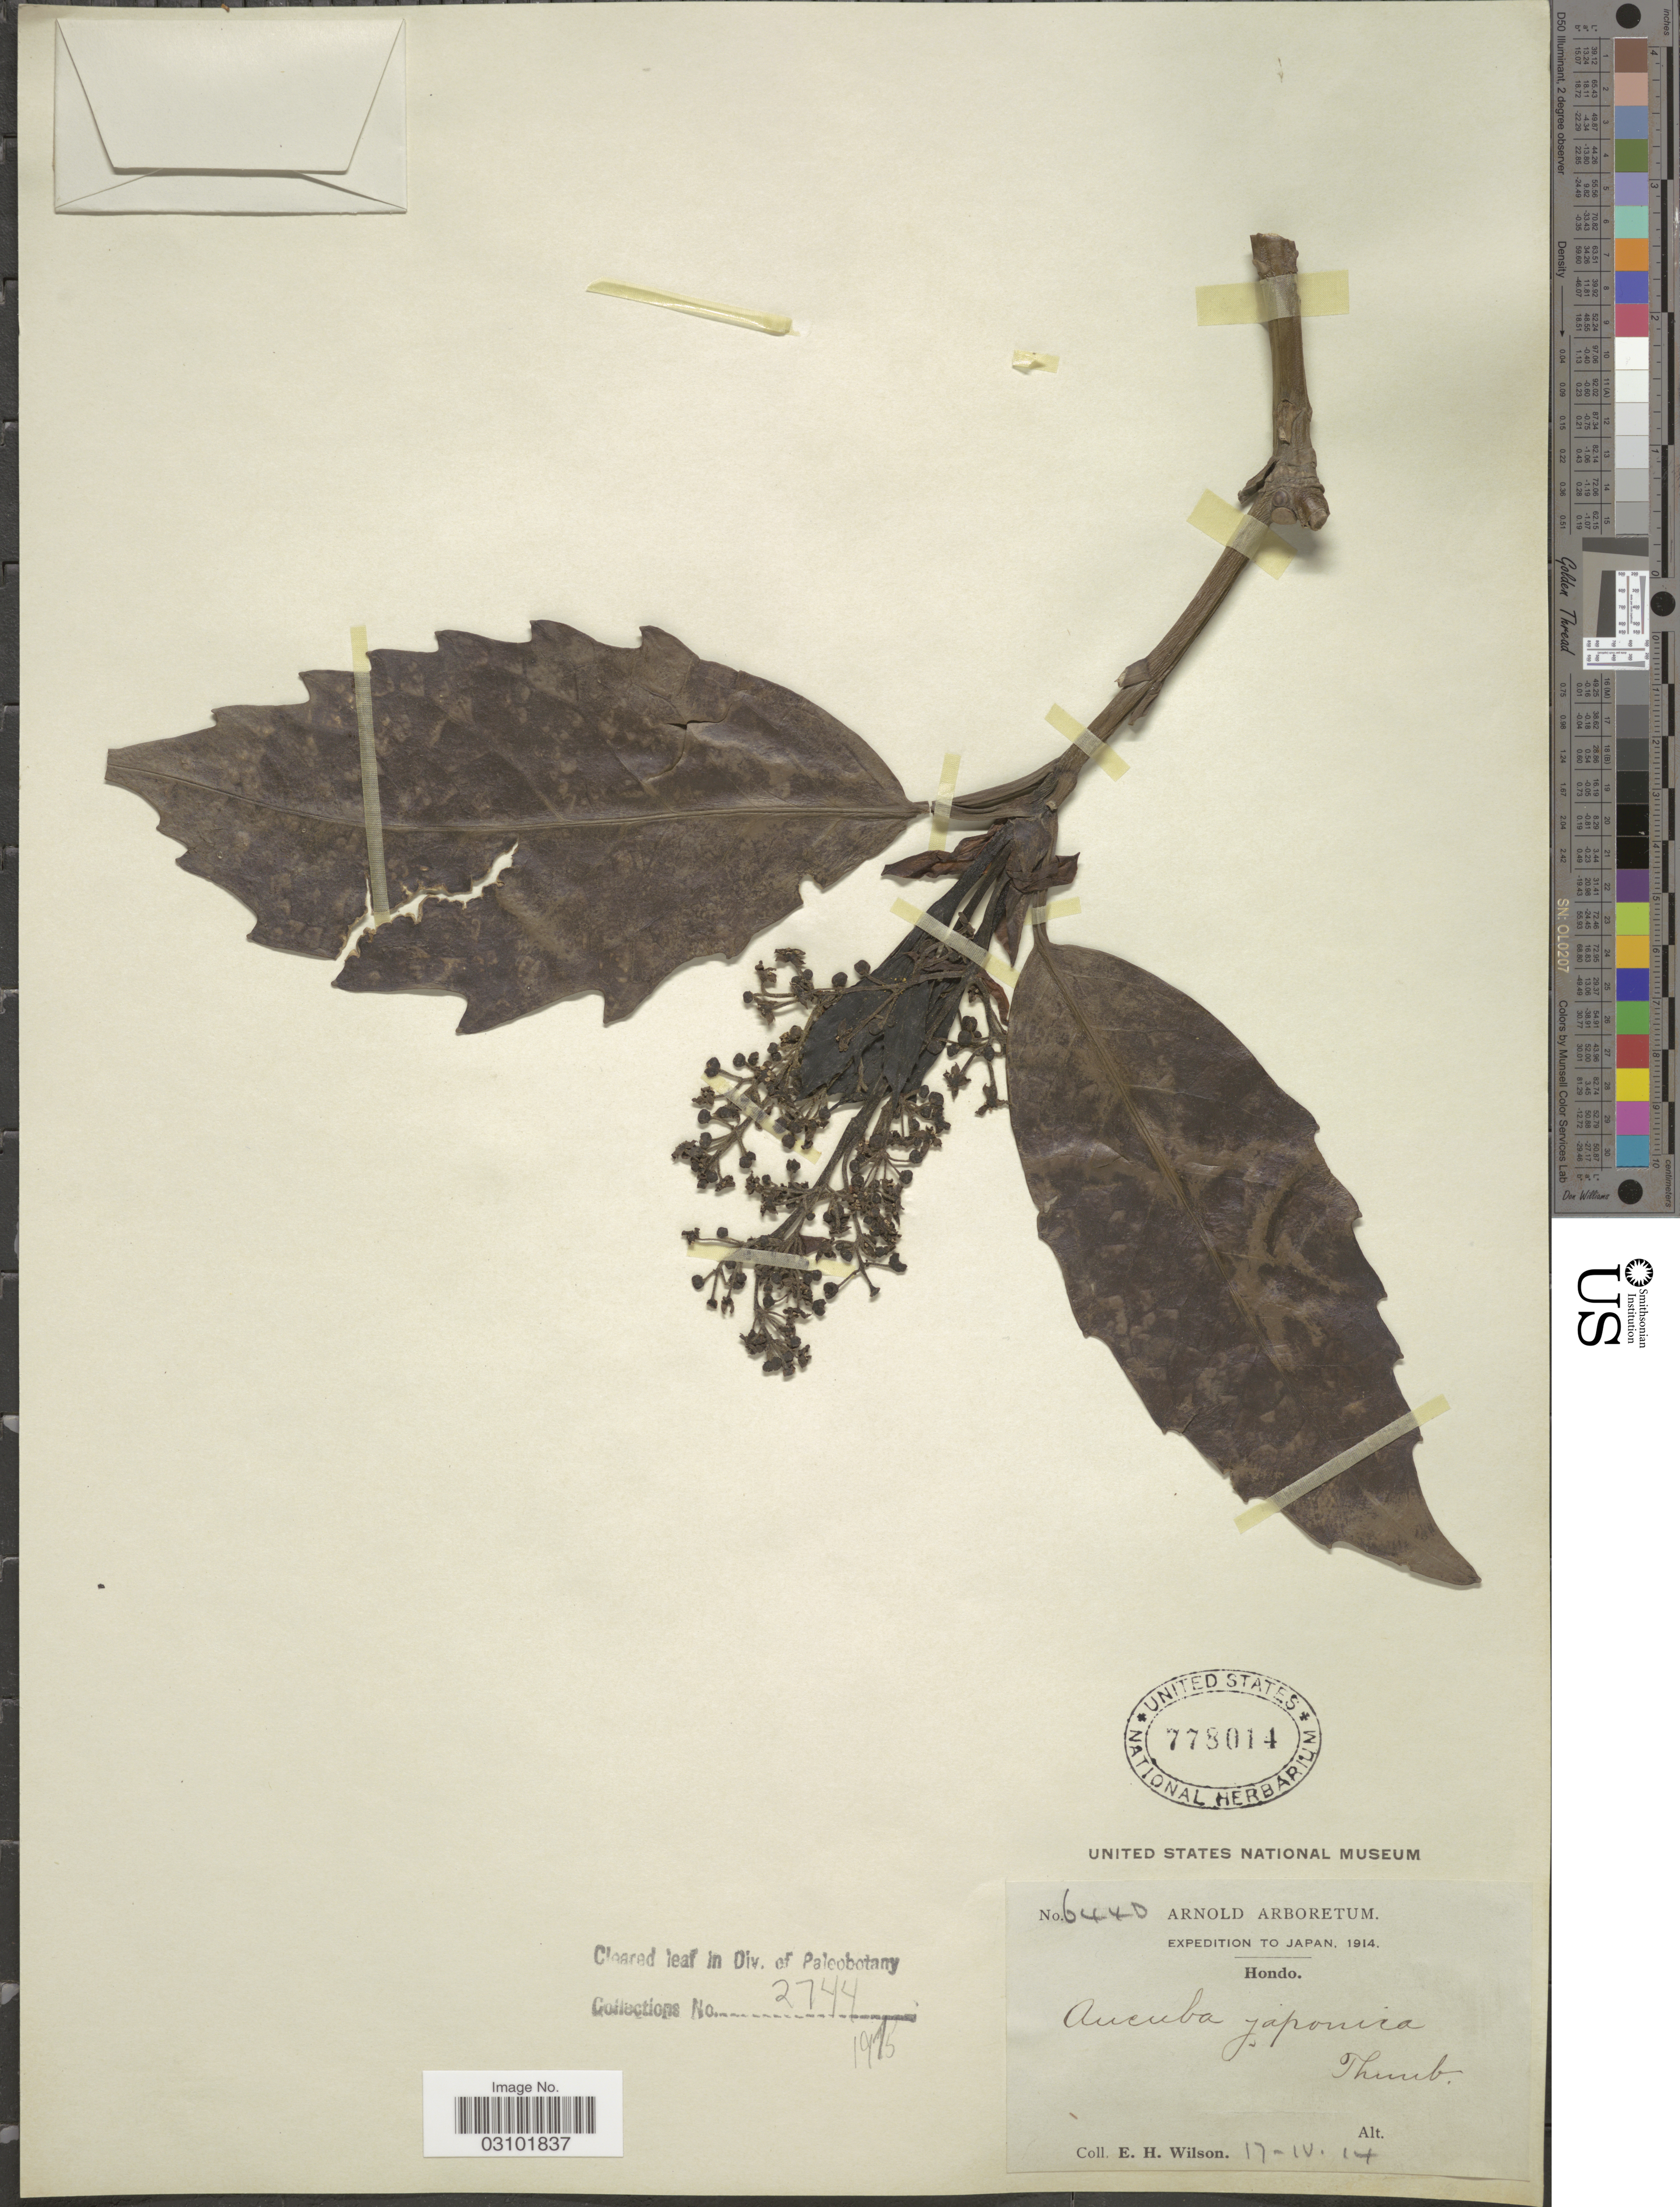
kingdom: Plantae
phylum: Tracheophyta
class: Magnoliopsida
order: Garryales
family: Garryaceae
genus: Aucuba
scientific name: Aucuba japonica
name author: Thunb.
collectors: E. Wilson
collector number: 6440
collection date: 1914-04-17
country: Japan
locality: Hondo.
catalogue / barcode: US 778014